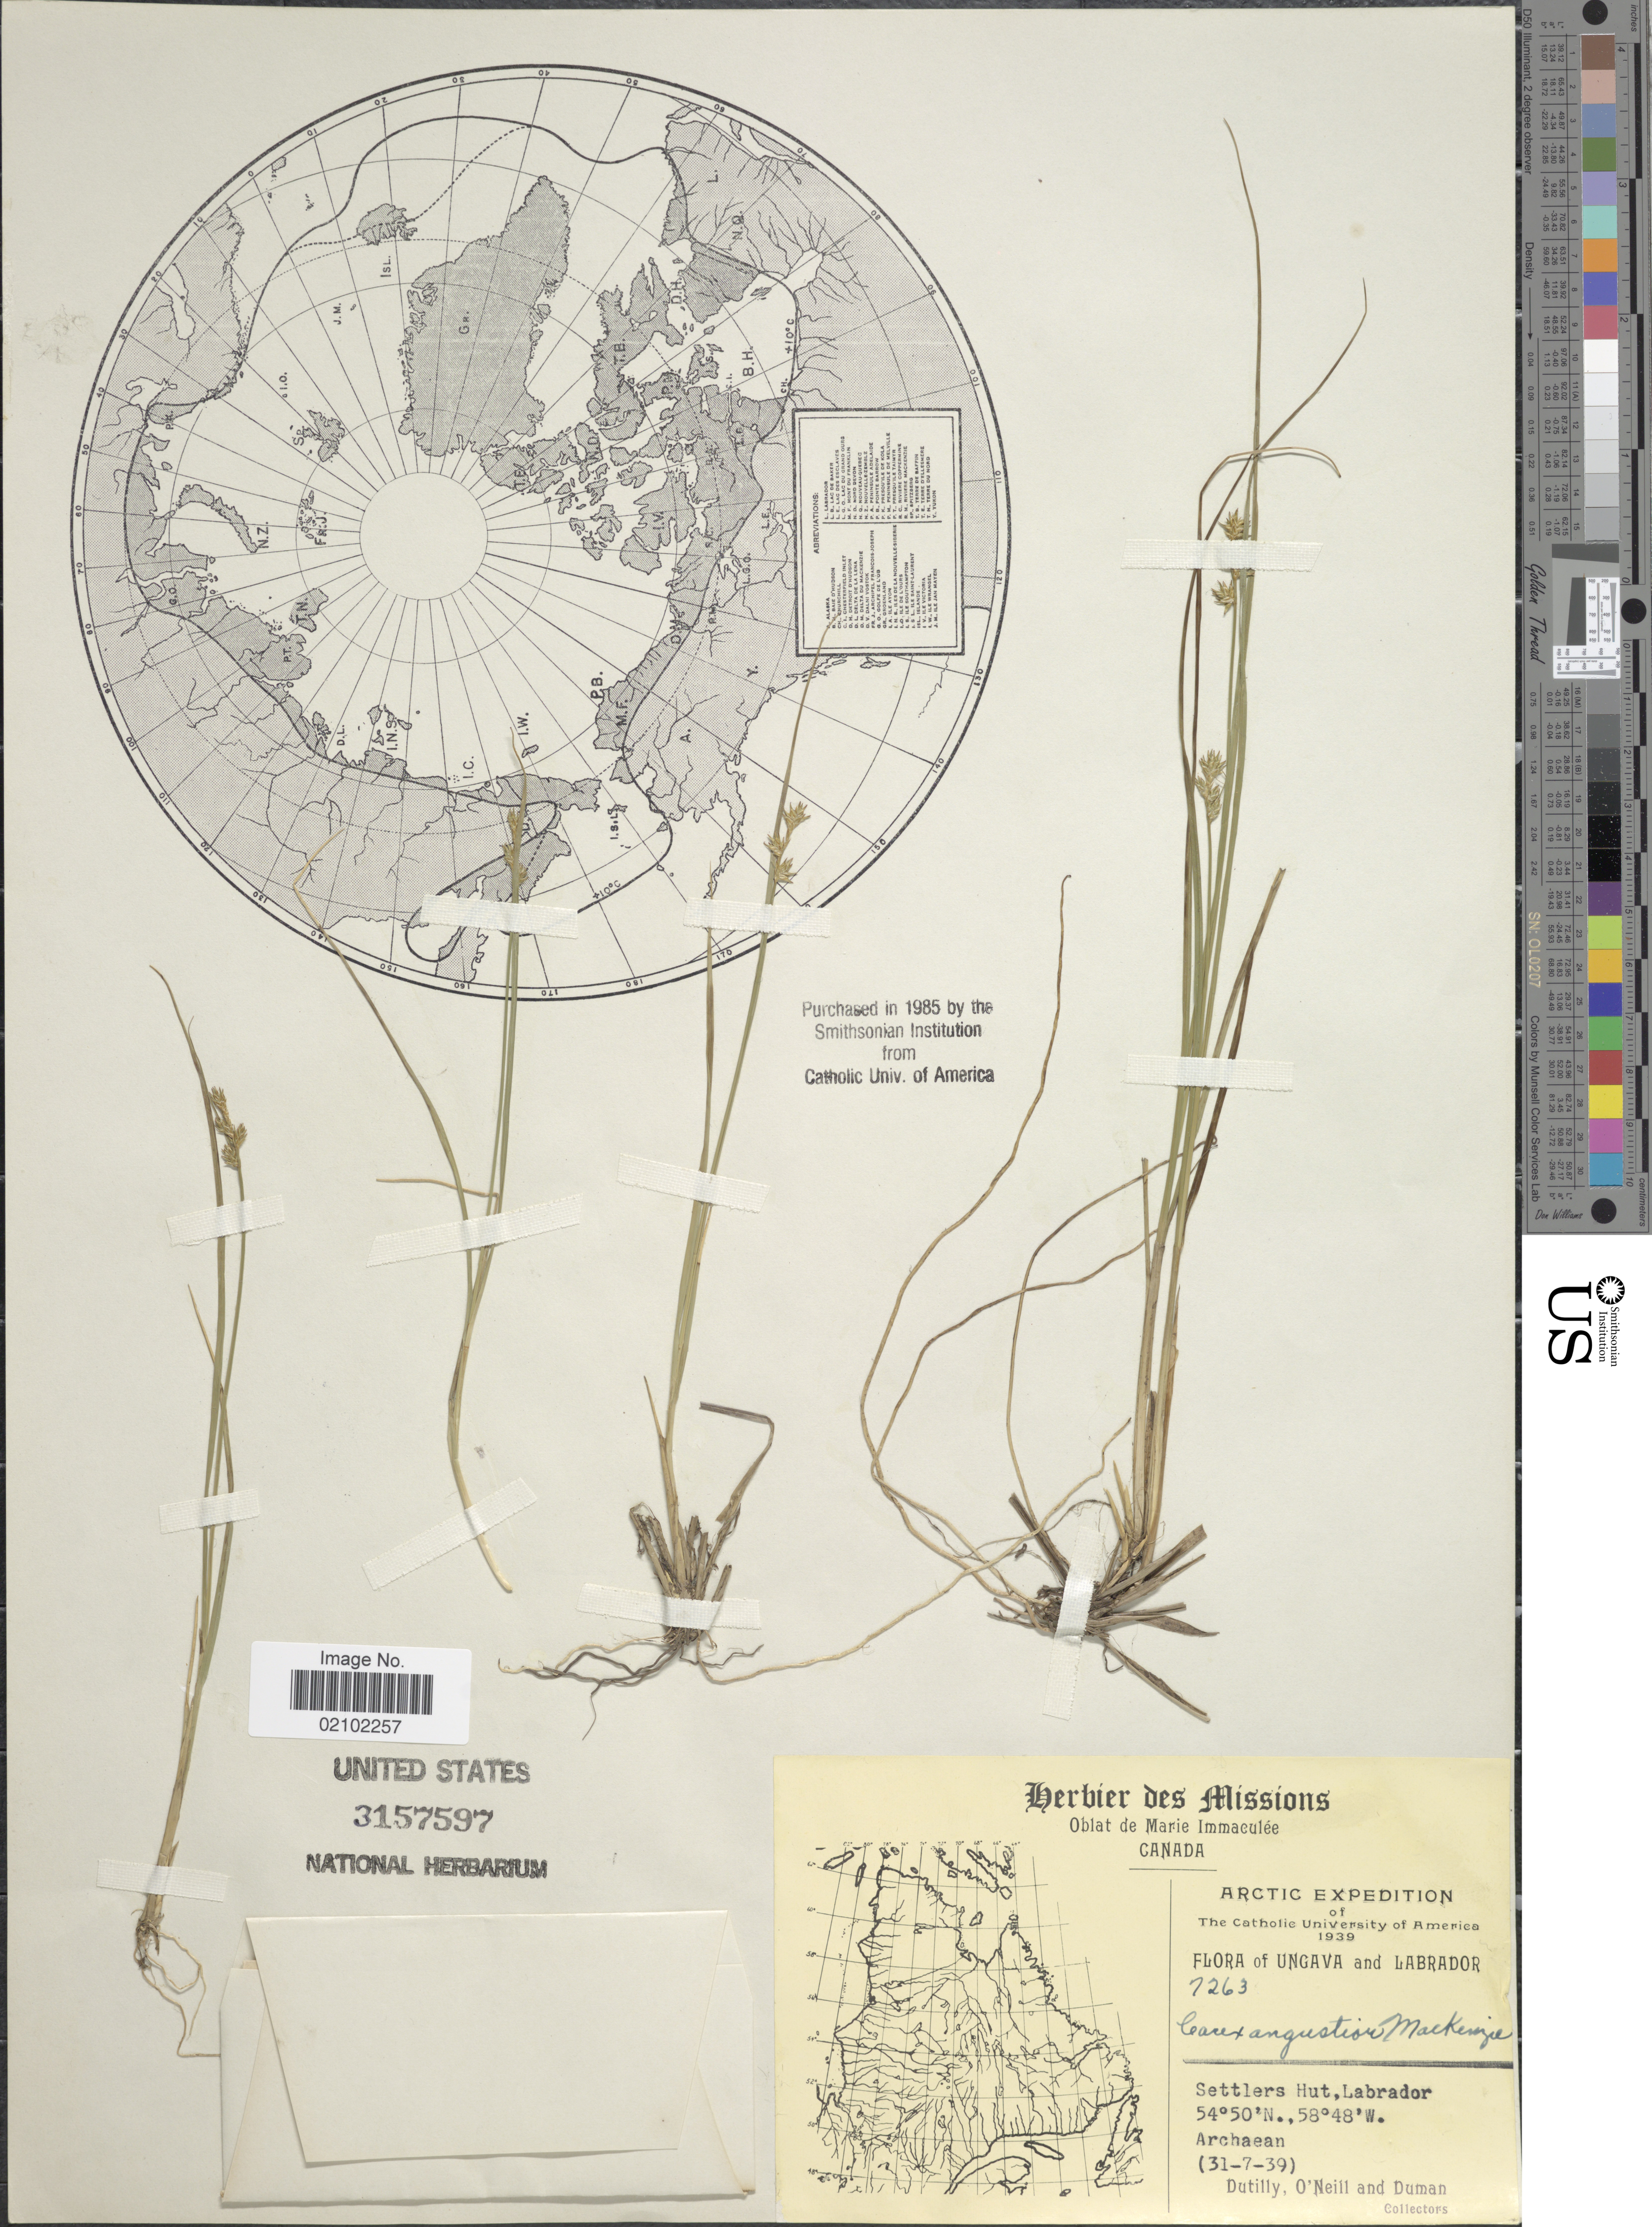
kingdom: Plantae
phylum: Tracheophyta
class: Liliopsida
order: Poales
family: Cyperaceae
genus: Carex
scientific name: Carex echinata subsp. echinata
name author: Murray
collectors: -. Dutilly, O' Neill & -. Duman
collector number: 7263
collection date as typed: Transcribed d/m/y: 31/7/39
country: Canada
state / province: Newfoundland and Labrador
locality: Ungava and Labrador, Settlers Hut Labrador, Archaean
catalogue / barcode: US 3157597